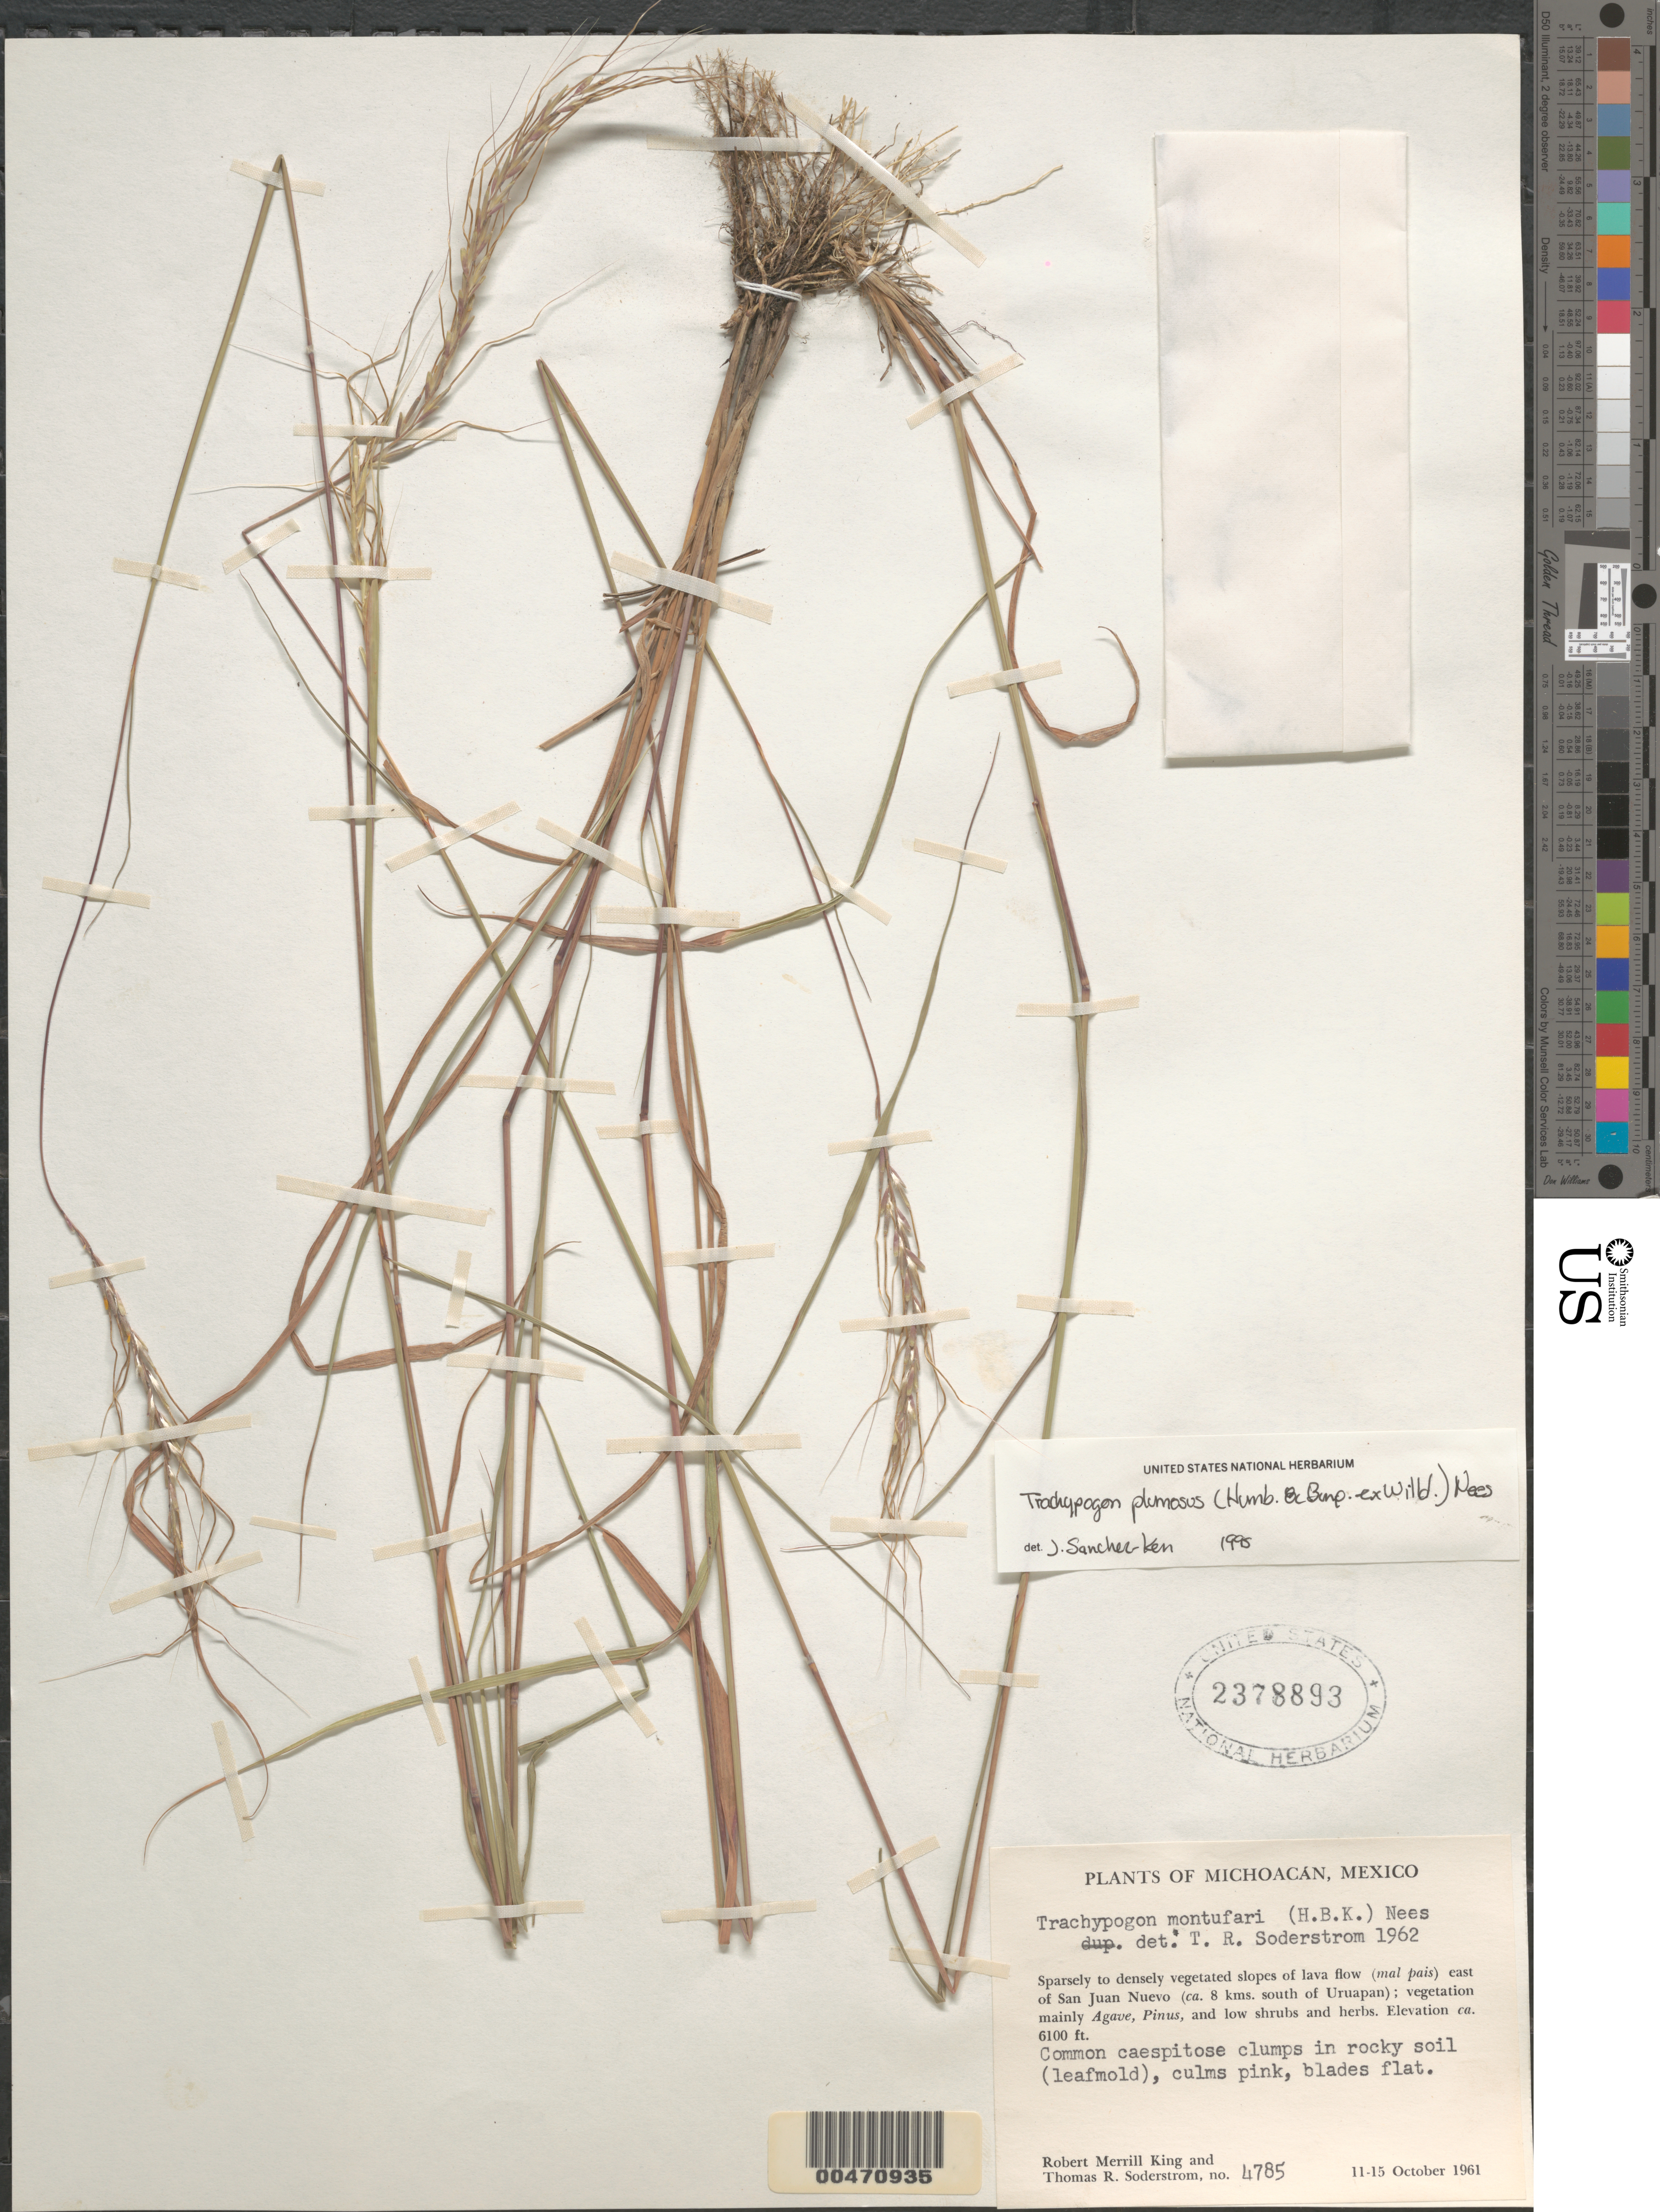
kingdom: Plantae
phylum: Tracheophyta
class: Liliopsida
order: Poales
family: Poaceae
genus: Trachypogon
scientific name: Trachypogon plumosus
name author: (Humb. & Bonpl.) Nees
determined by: Sánchez-Ken, J. G.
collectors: R. M. King & T. R. Soderstrom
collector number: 4785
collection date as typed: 11 Oct 1961 to 15 Oct 1961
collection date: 1961-10-11/1961-10-15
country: Mexico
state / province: Michoacán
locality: E of San Juan Nuevo (ca. 8 km S of Uruapan)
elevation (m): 1859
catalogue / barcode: US 2378893